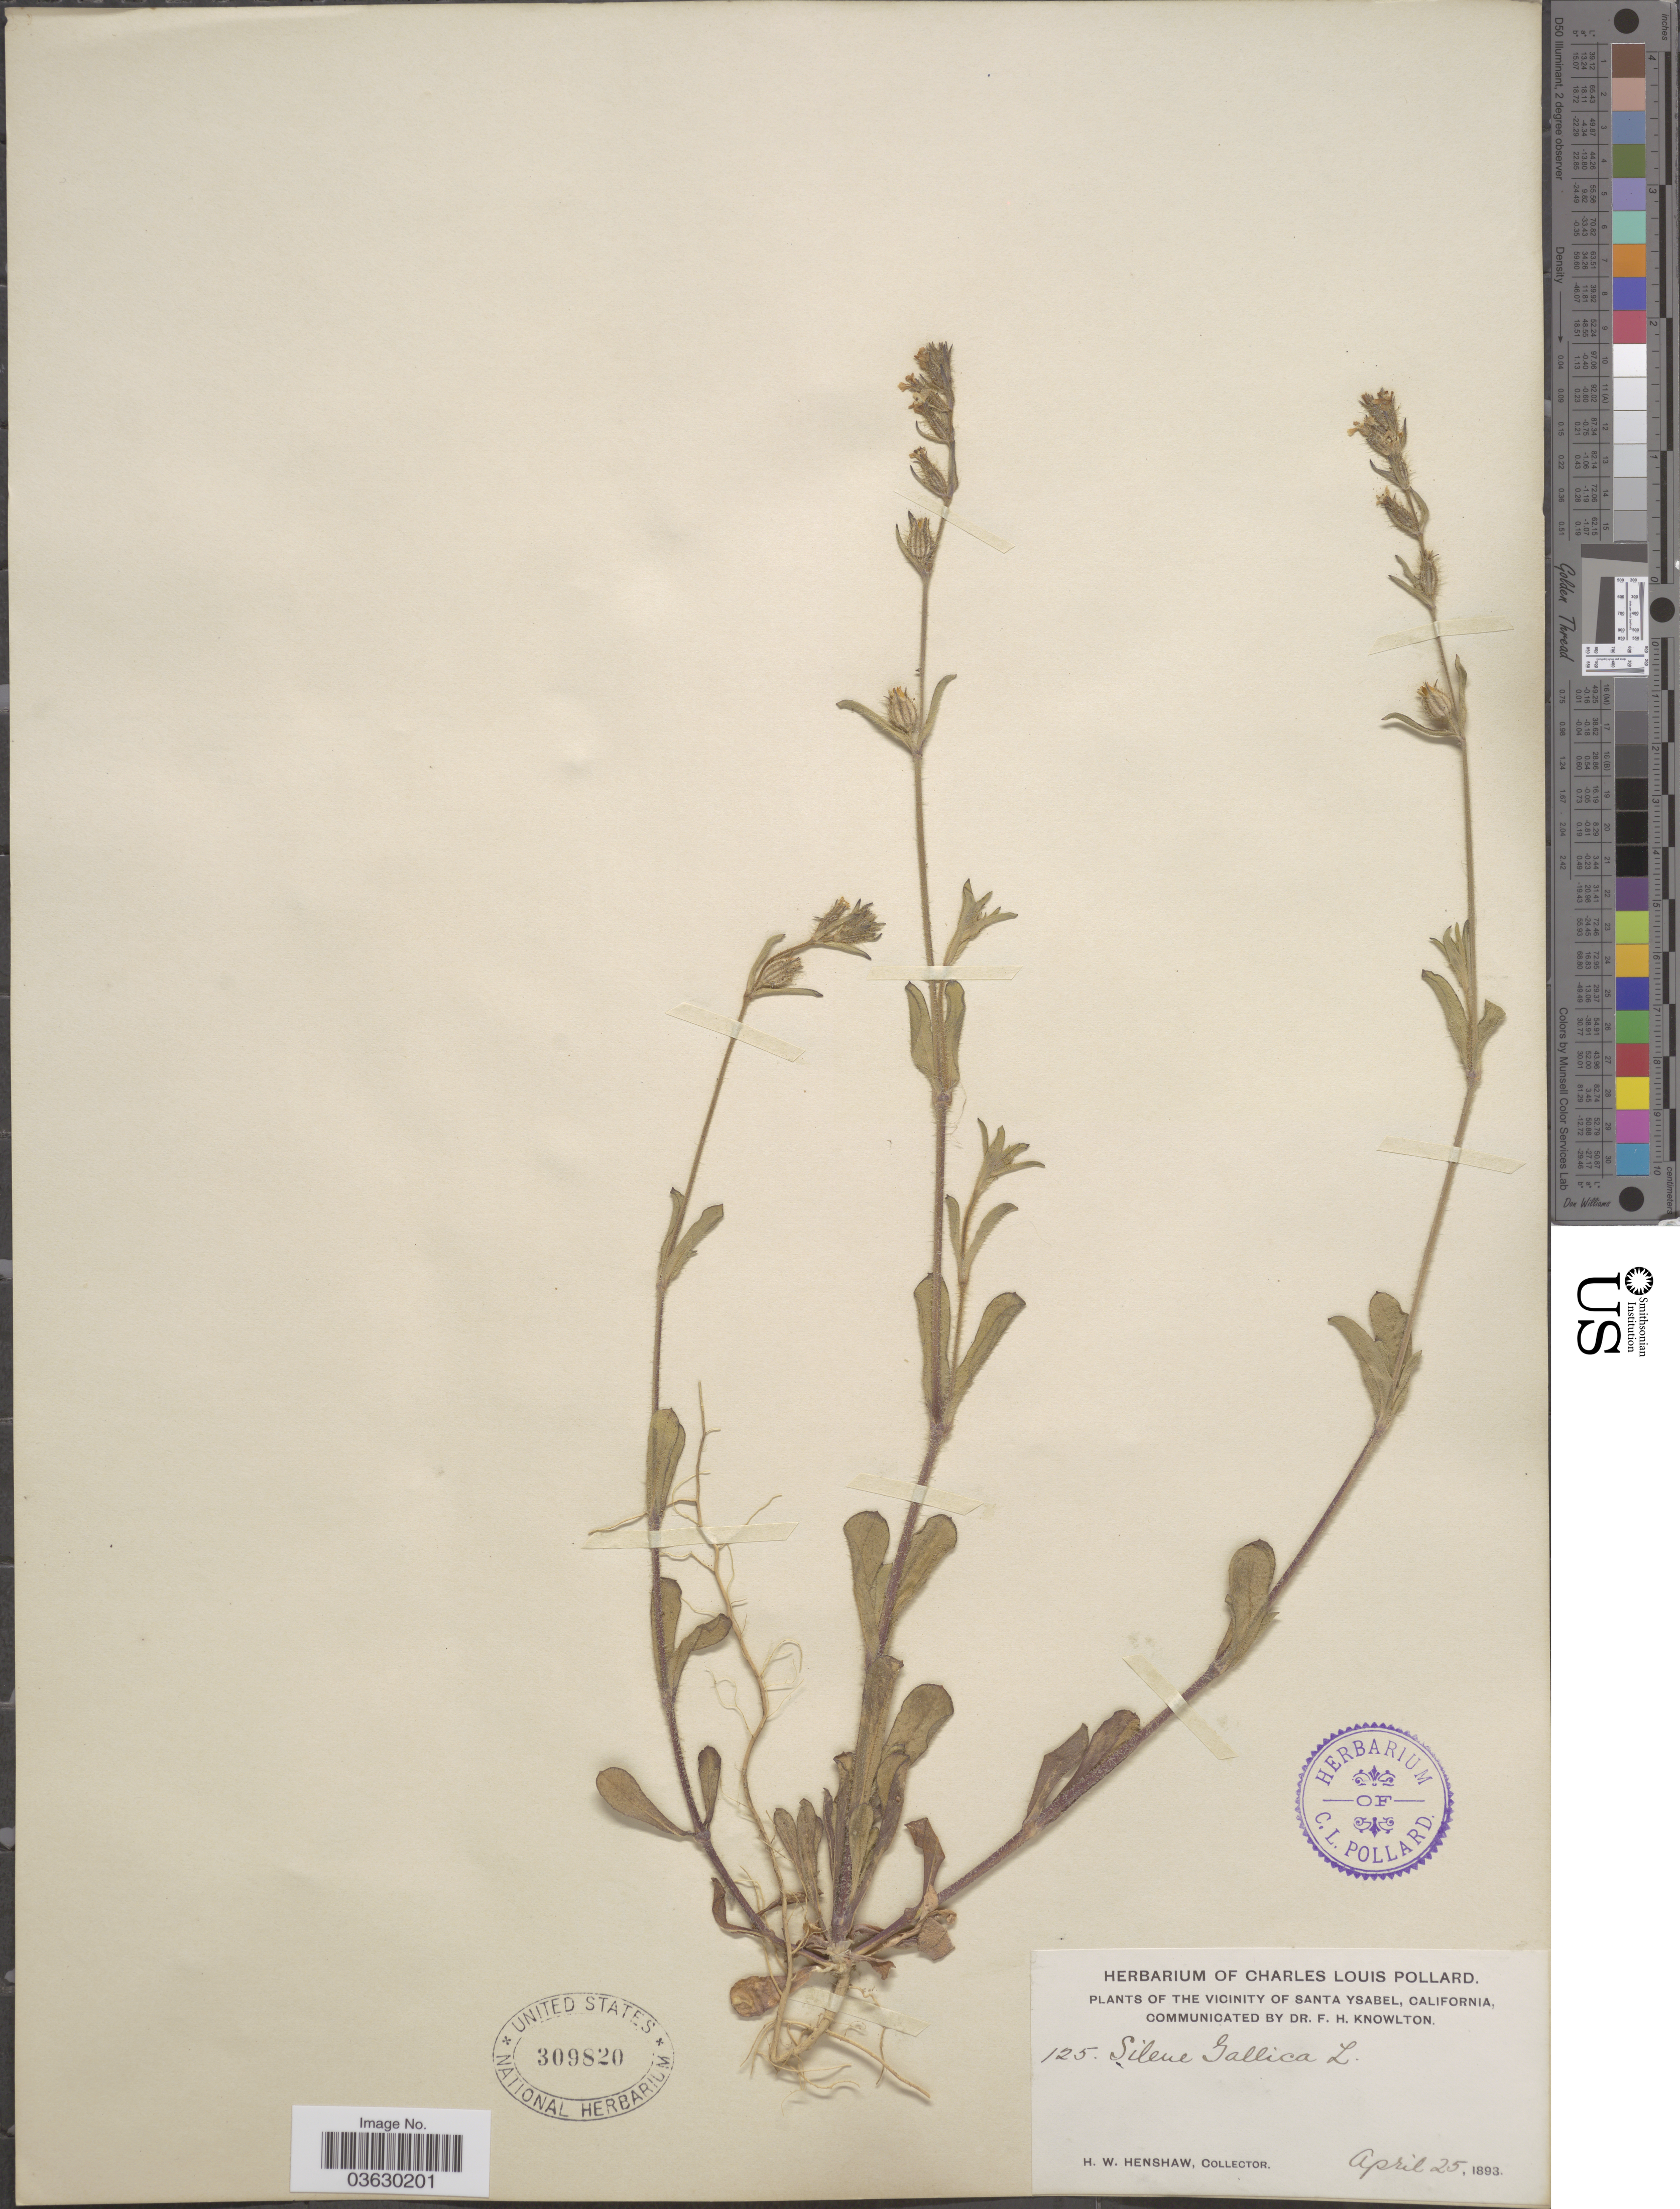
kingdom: Plantae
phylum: Tracheophyta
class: Magnoliopsida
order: Caryophyllales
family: Caryophyllaceae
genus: Silene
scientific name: Silene gallica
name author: L.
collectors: H. Henshaw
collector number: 125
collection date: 1893-04-25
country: United States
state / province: California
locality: Vicinity of Santa Ysabel.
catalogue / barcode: US 309820